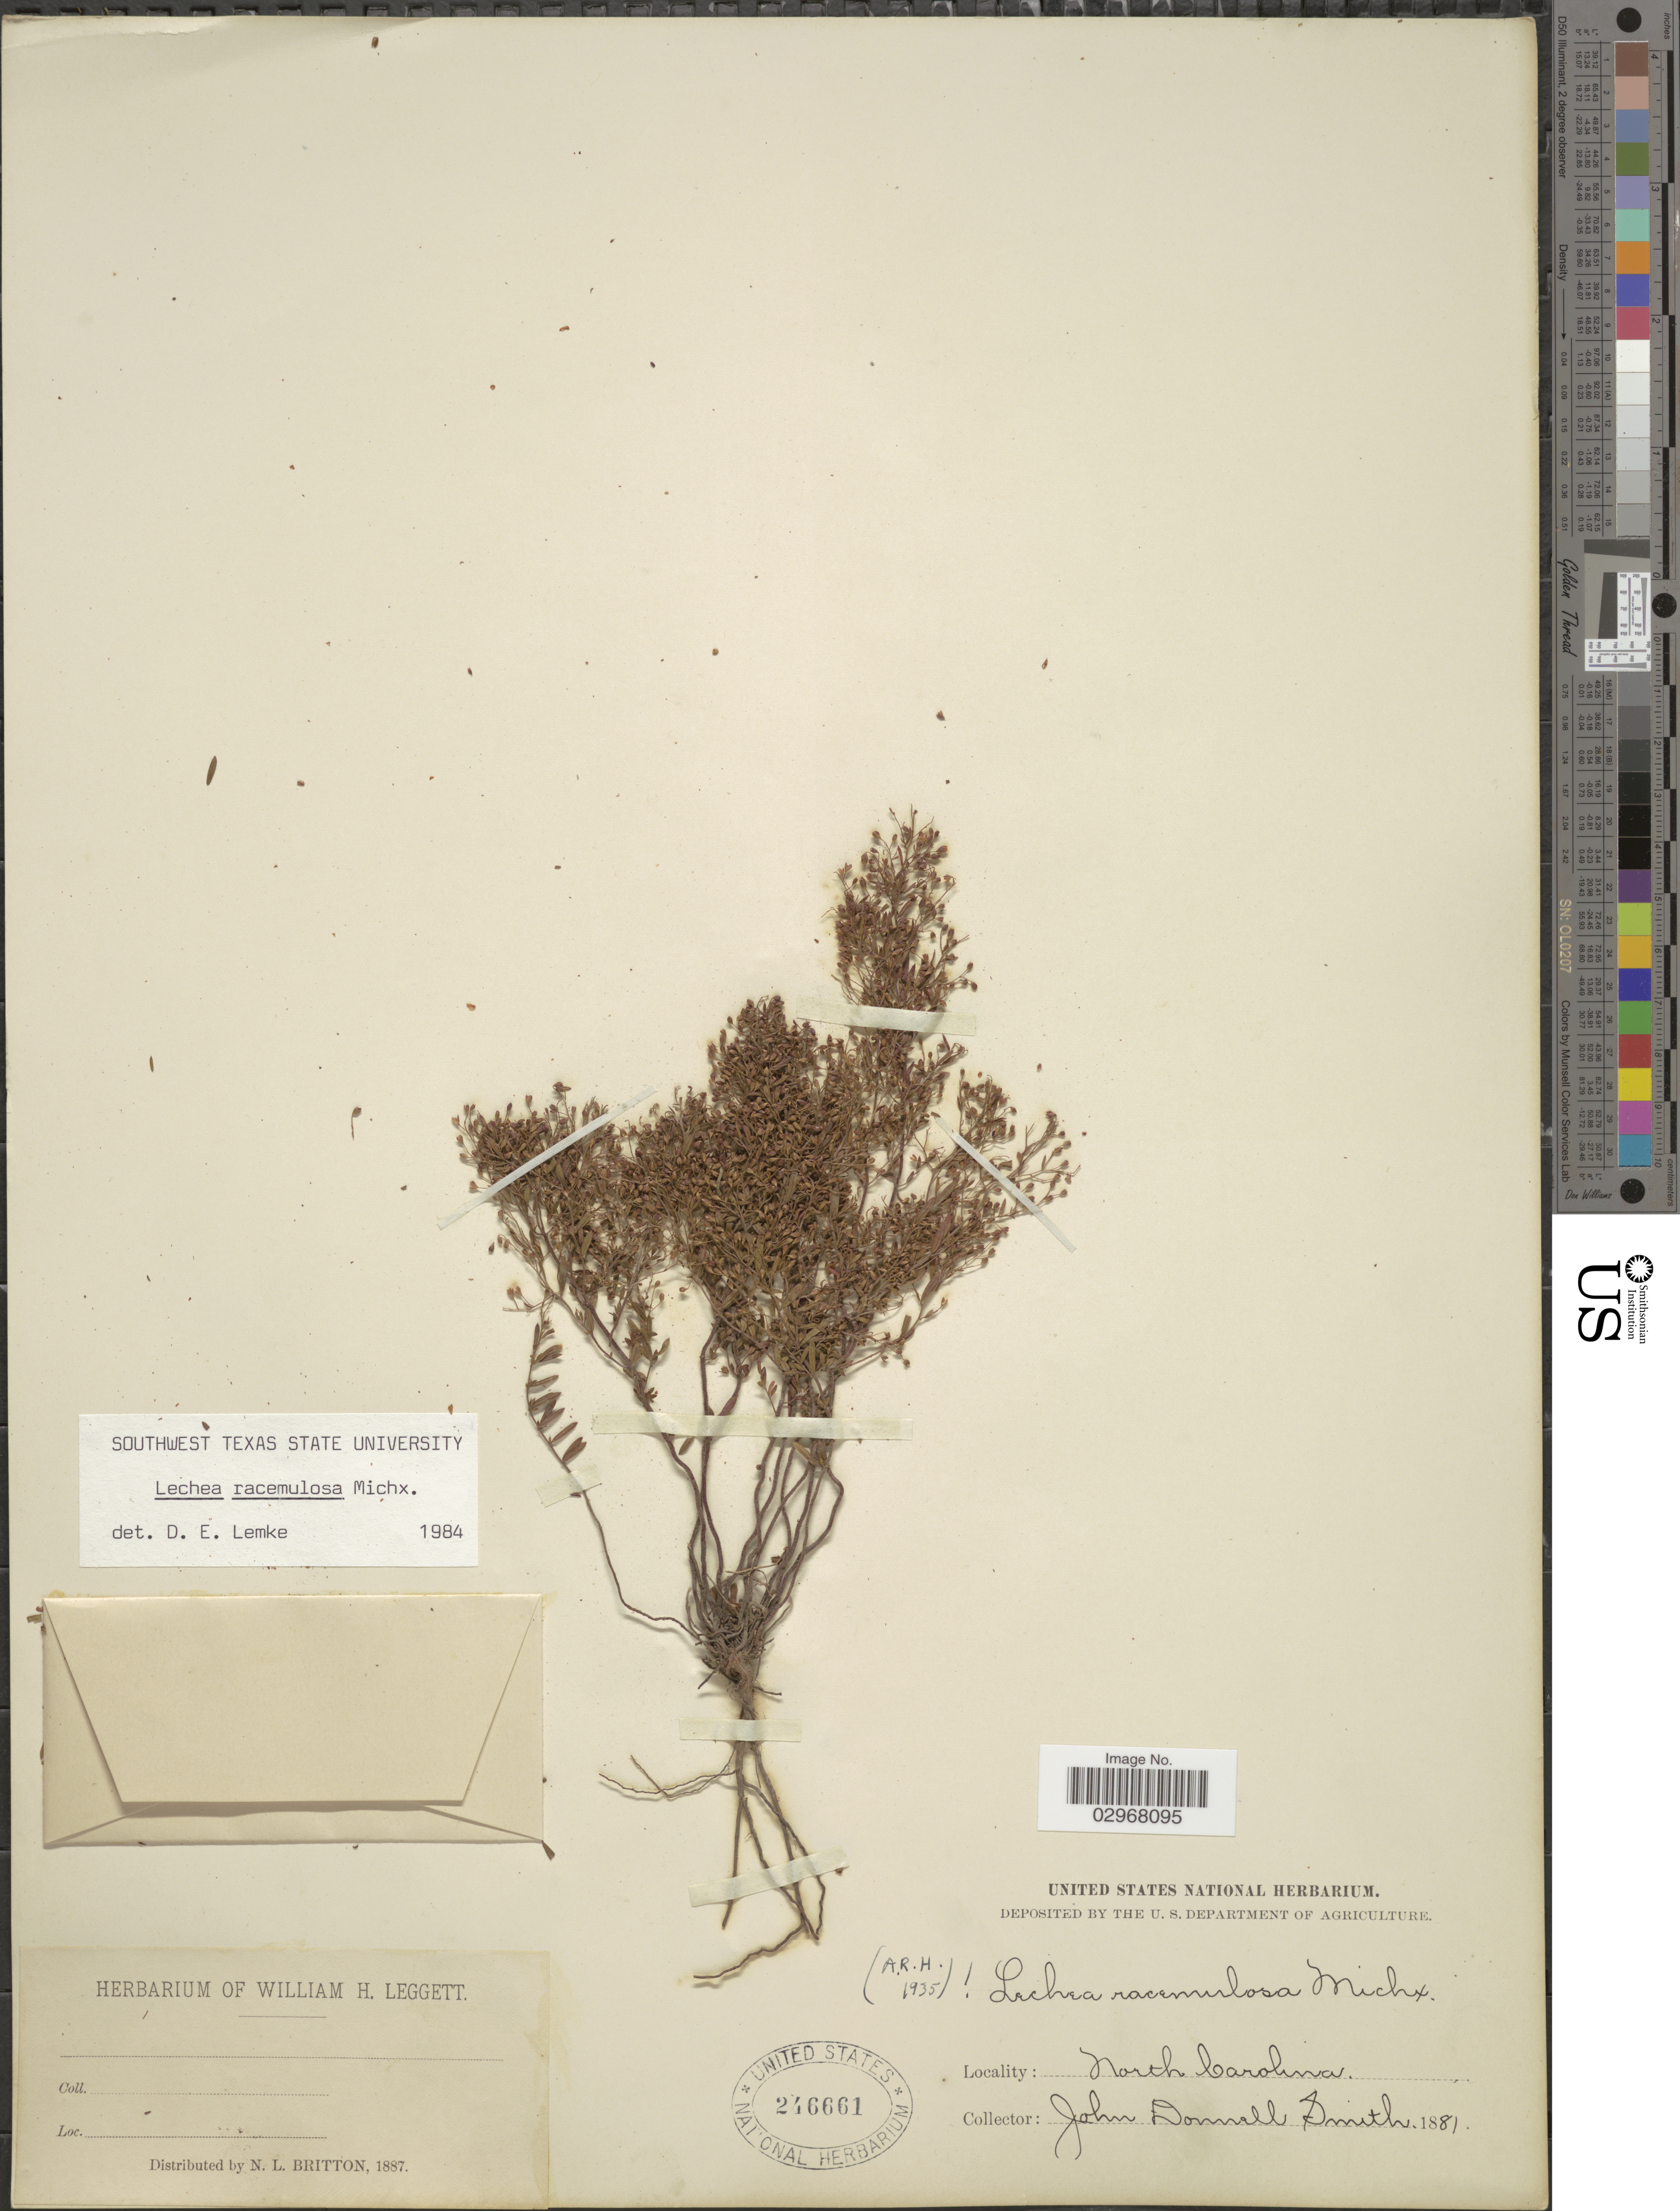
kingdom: Plantae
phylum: Tracheophyta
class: Magnoliopsida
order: Malvales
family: Cistaceae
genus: Lechea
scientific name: Lechea racemulosa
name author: Michx.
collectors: J. Donnell Smith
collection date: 1881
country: United States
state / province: North Carolina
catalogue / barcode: US 246661